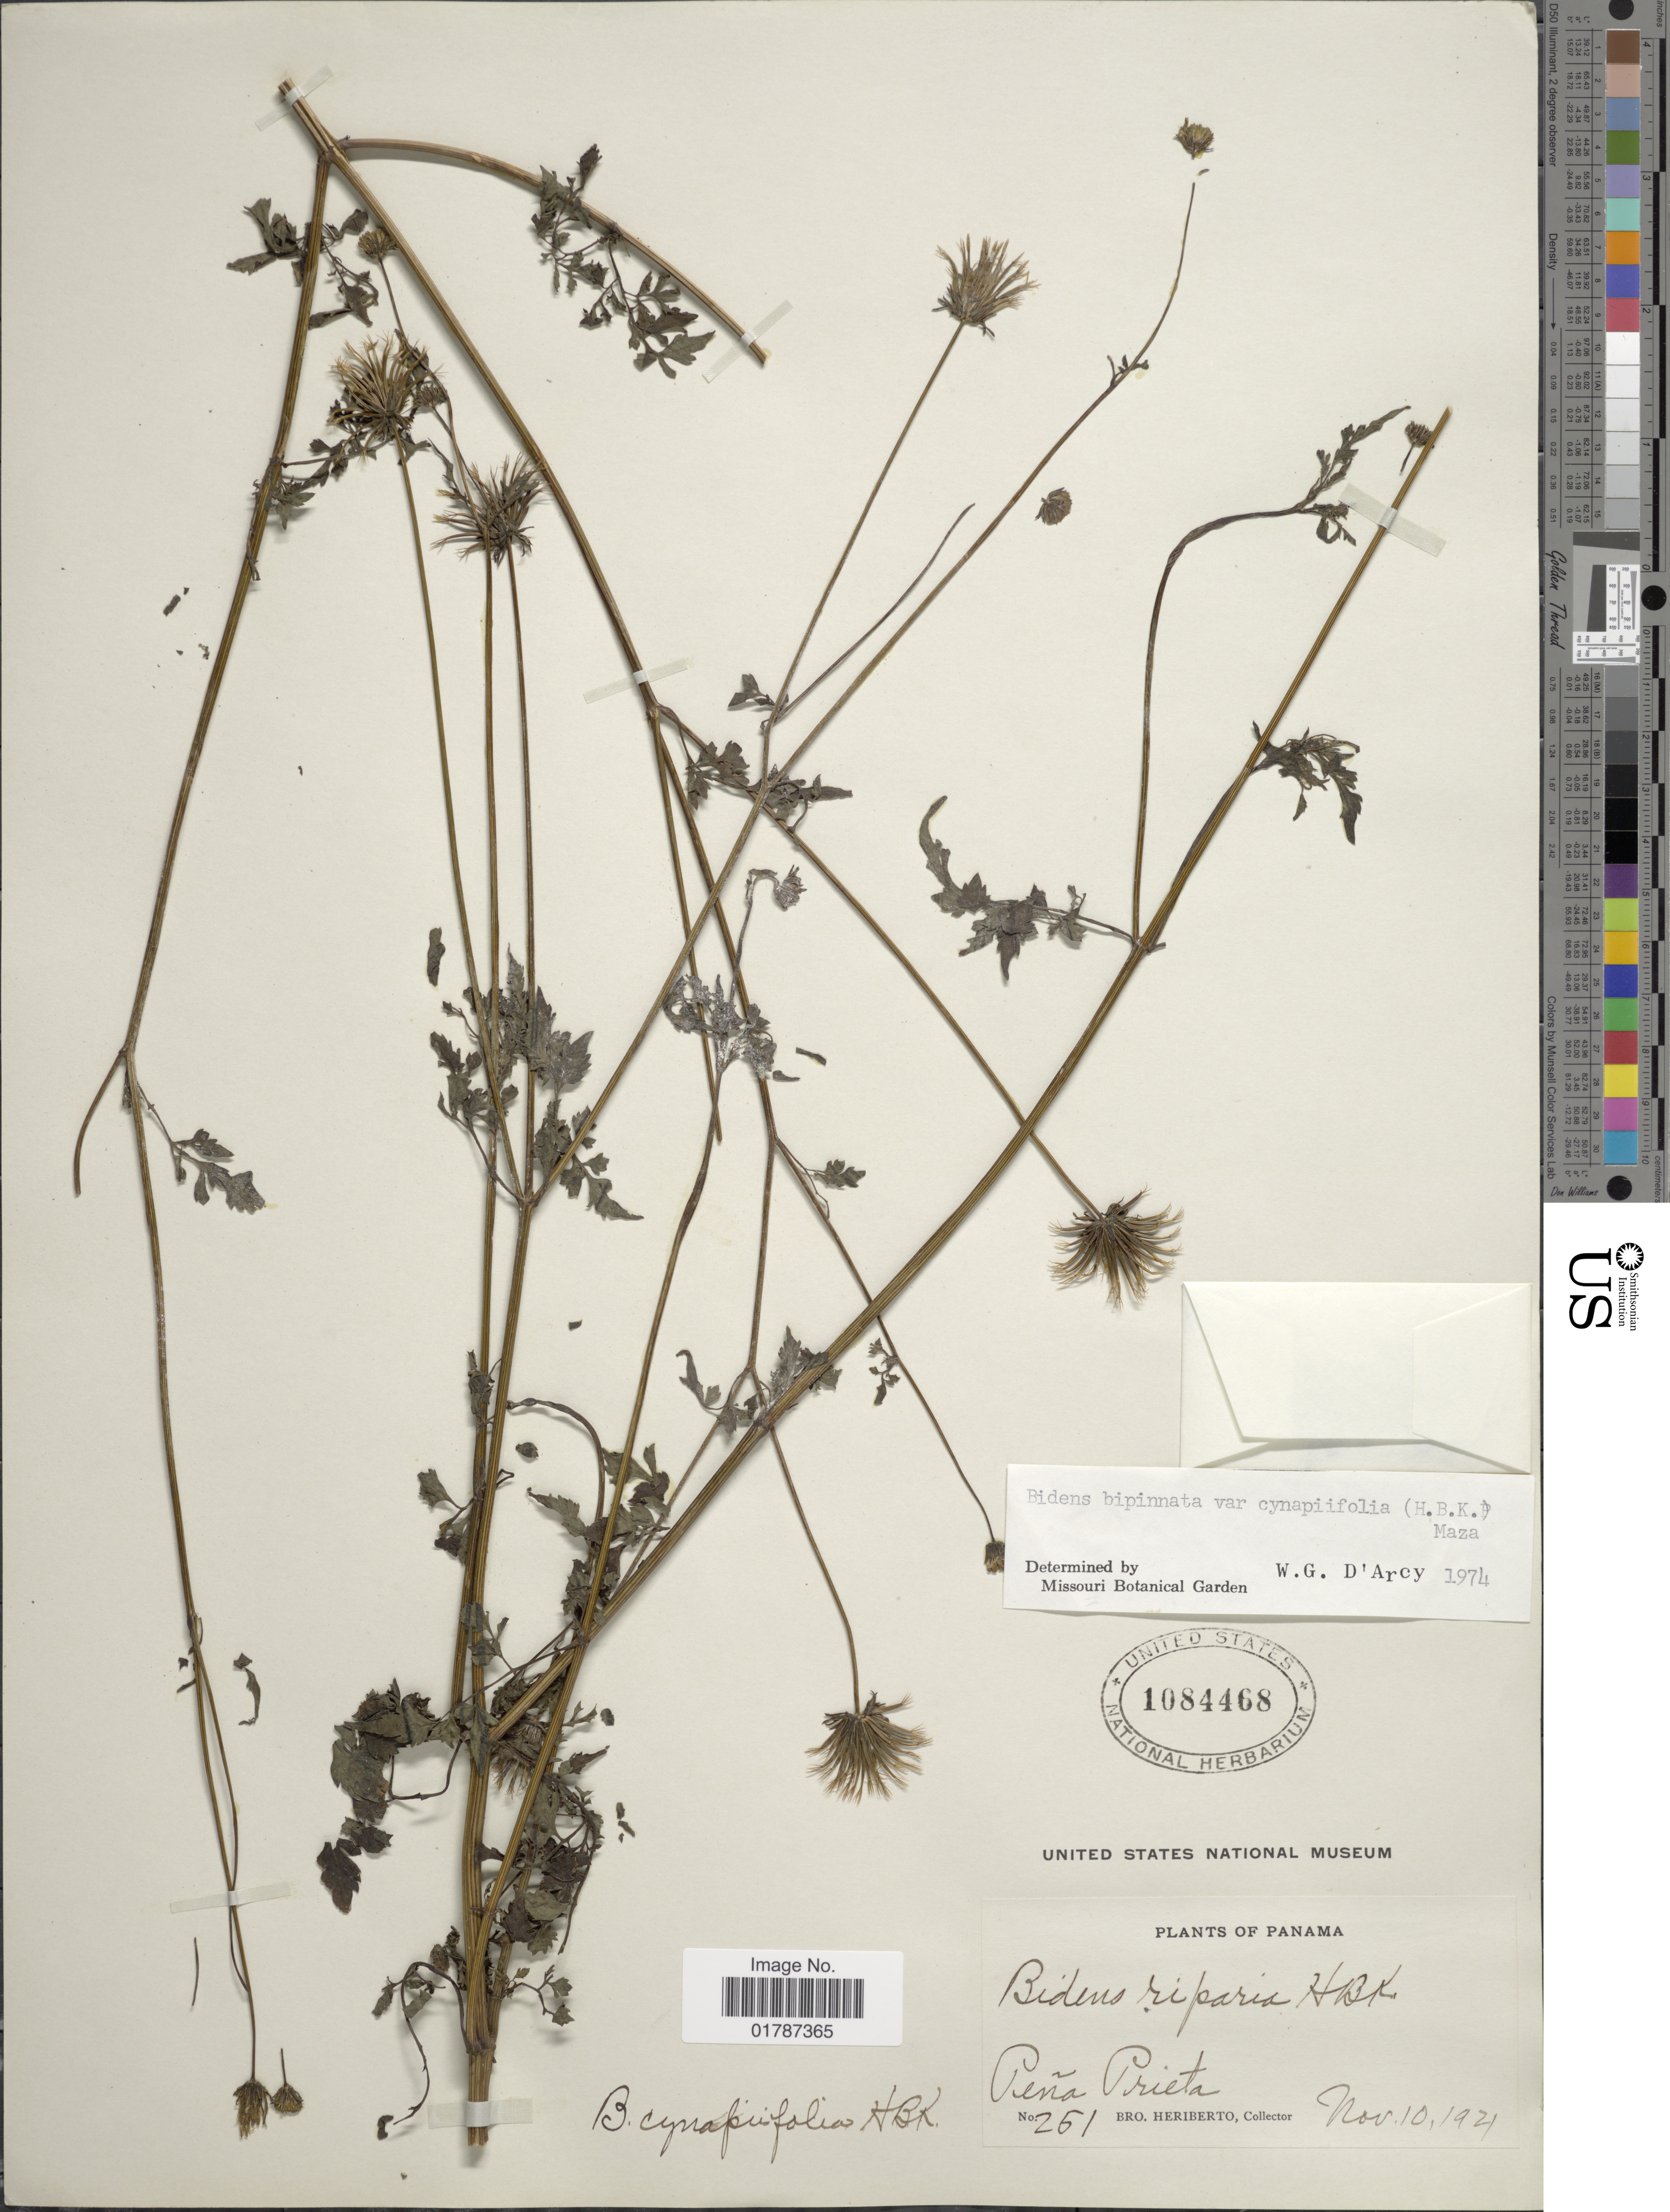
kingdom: Plantae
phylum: Tracheophyta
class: Magnoliopsida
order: Asterales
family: Asteraceae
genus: Bidens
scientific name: Bidens cynapifolia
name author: Kunth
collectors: B. Heriberto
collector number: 251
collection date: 1921-11-10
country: Panama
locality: Pena Prieta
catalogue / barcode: US 1084468